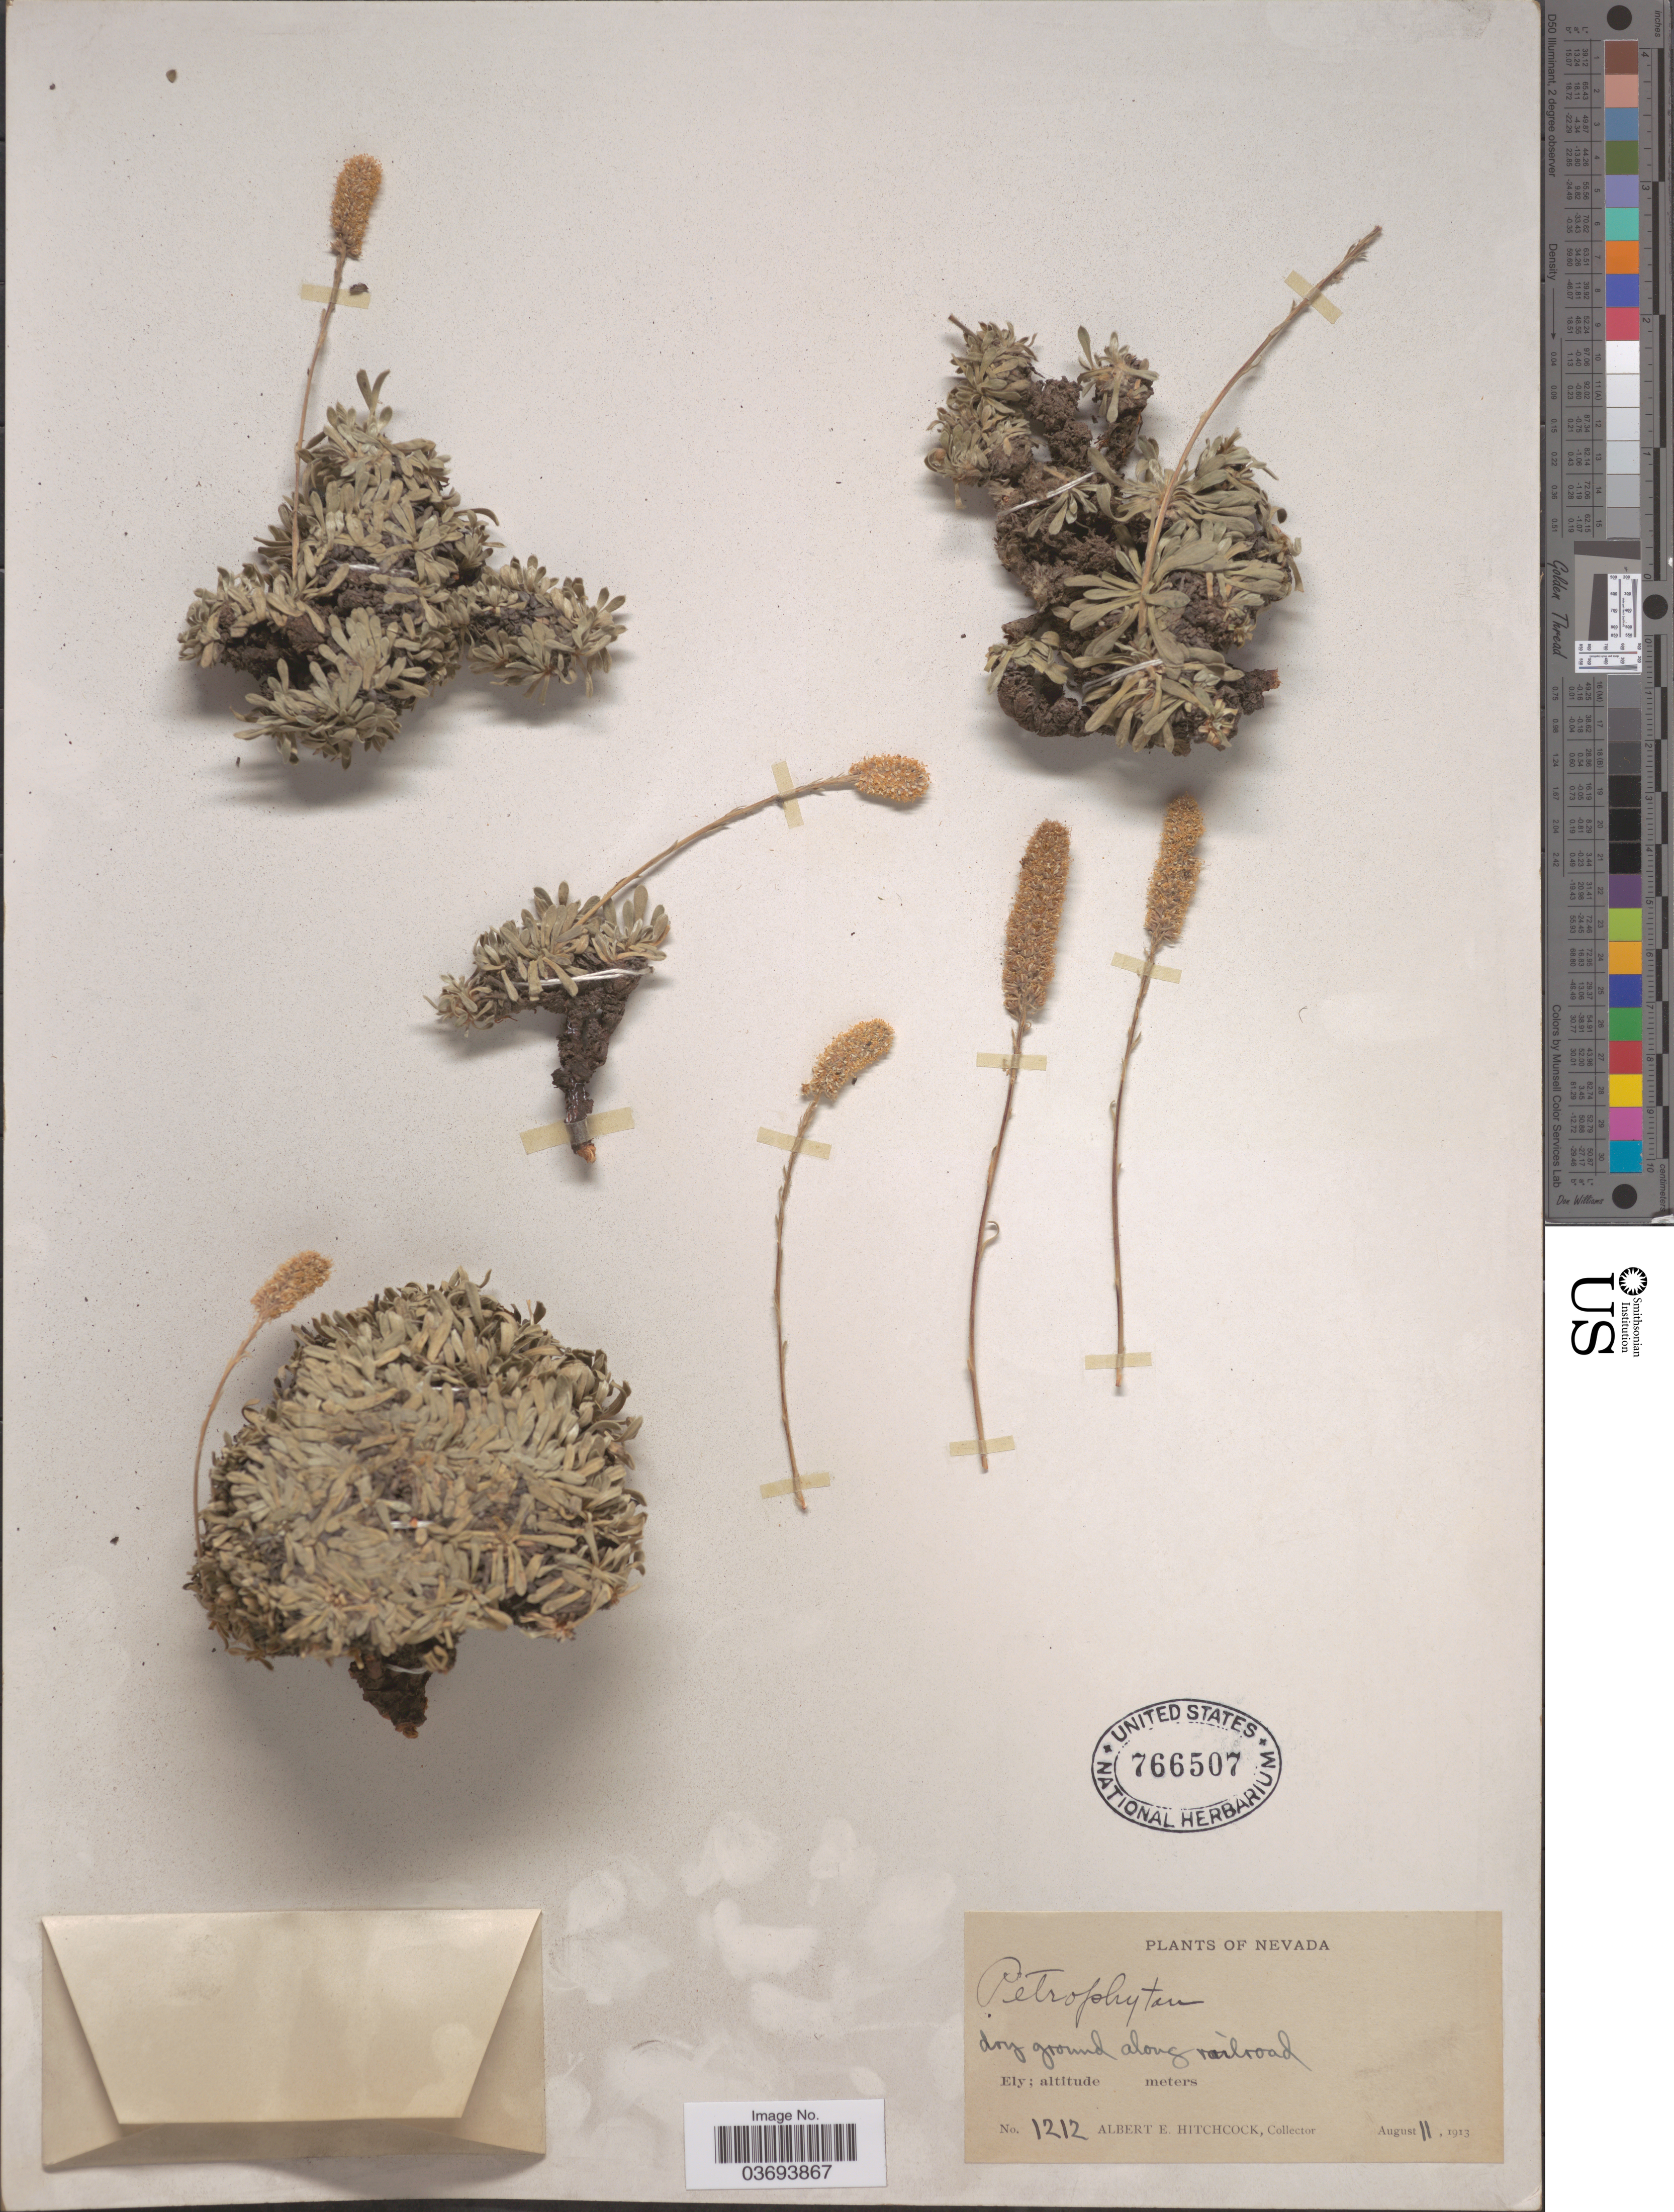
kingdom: Plantae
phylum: Tracheophyta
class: Magnoliopsida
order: Rosales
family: Rosaceae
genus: Petrophytum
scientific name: Petrophytum caespitosum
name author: (Nutt.) Rydb.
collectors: A. Hitchcock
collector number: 1212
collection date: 1913-08-11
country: United States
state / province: Nevada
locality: Dry ground along railroad. Ely.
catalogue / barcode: US 766507